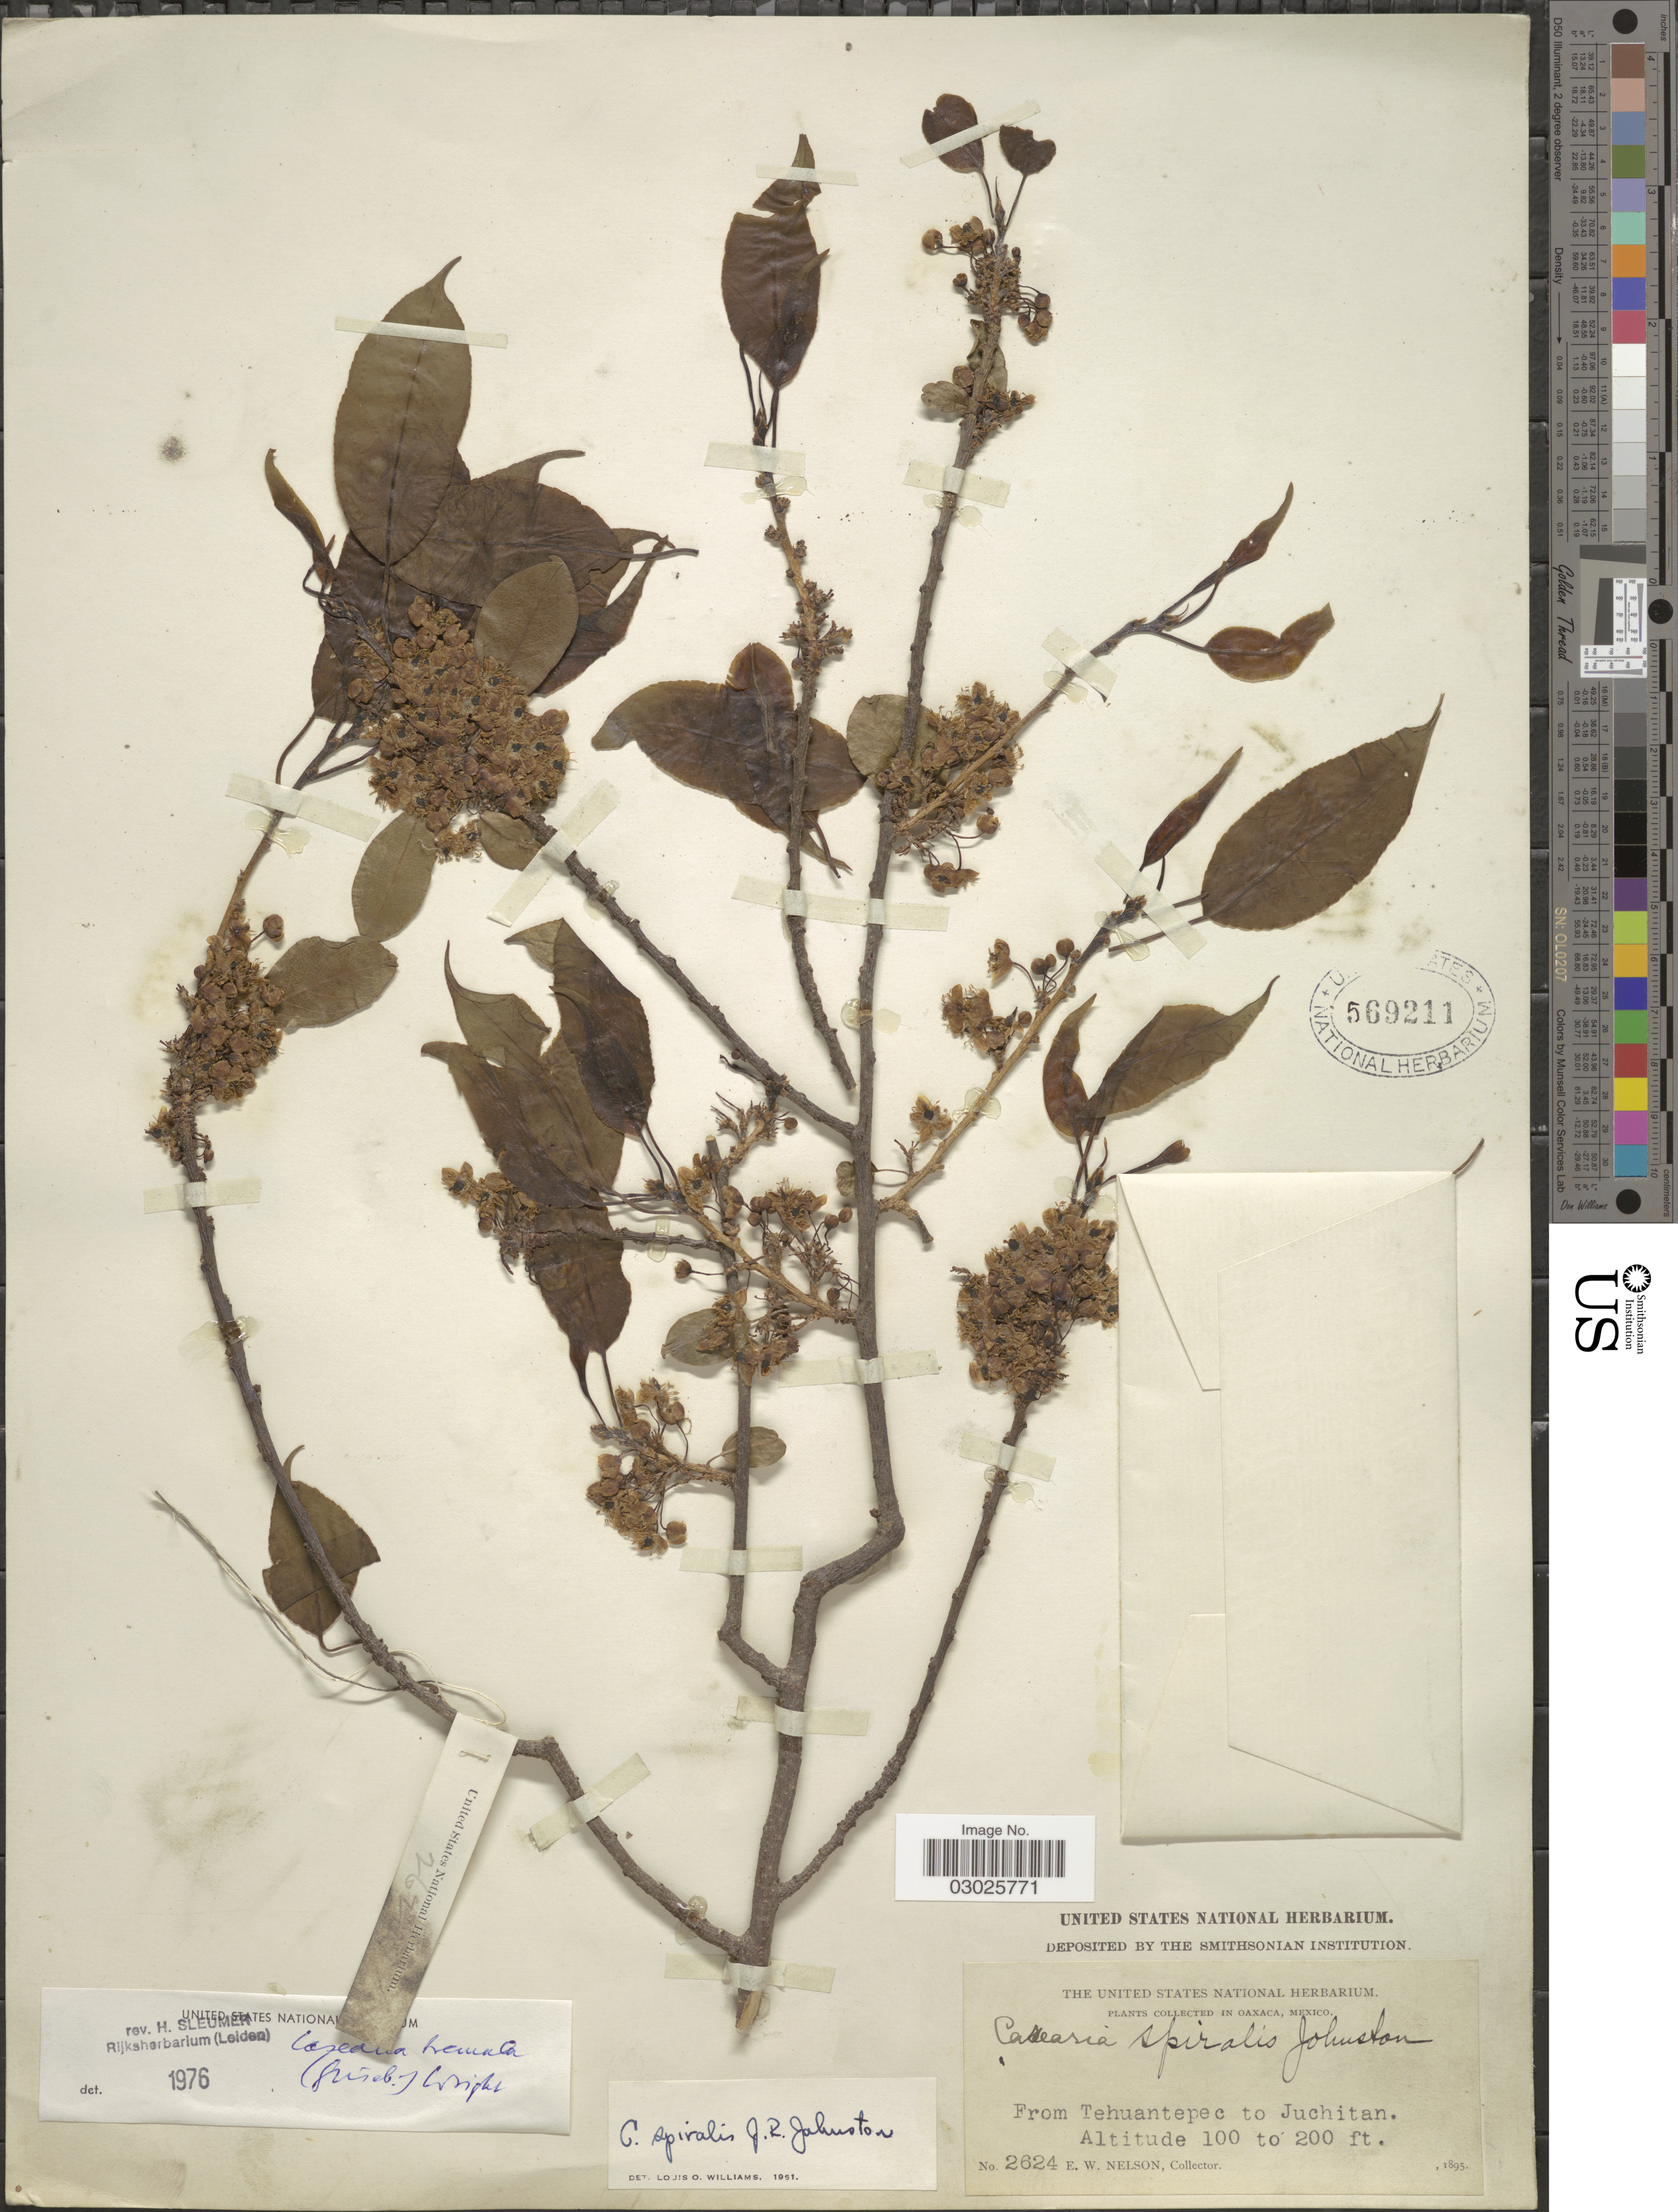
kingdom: Plantae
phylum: Tracheophyta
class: Magnoliopsida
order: Malpighiales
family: Salicaceae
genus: Casearia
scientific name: Casearia tremula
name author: (Griseb.) Griseb. ex C. Wright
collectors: E. W. Nelson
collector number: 2624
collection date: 1895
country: Mexico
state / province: Oaxaca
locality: From Tehuantepec to Juchitan.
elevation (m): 30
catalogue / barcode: US 569211